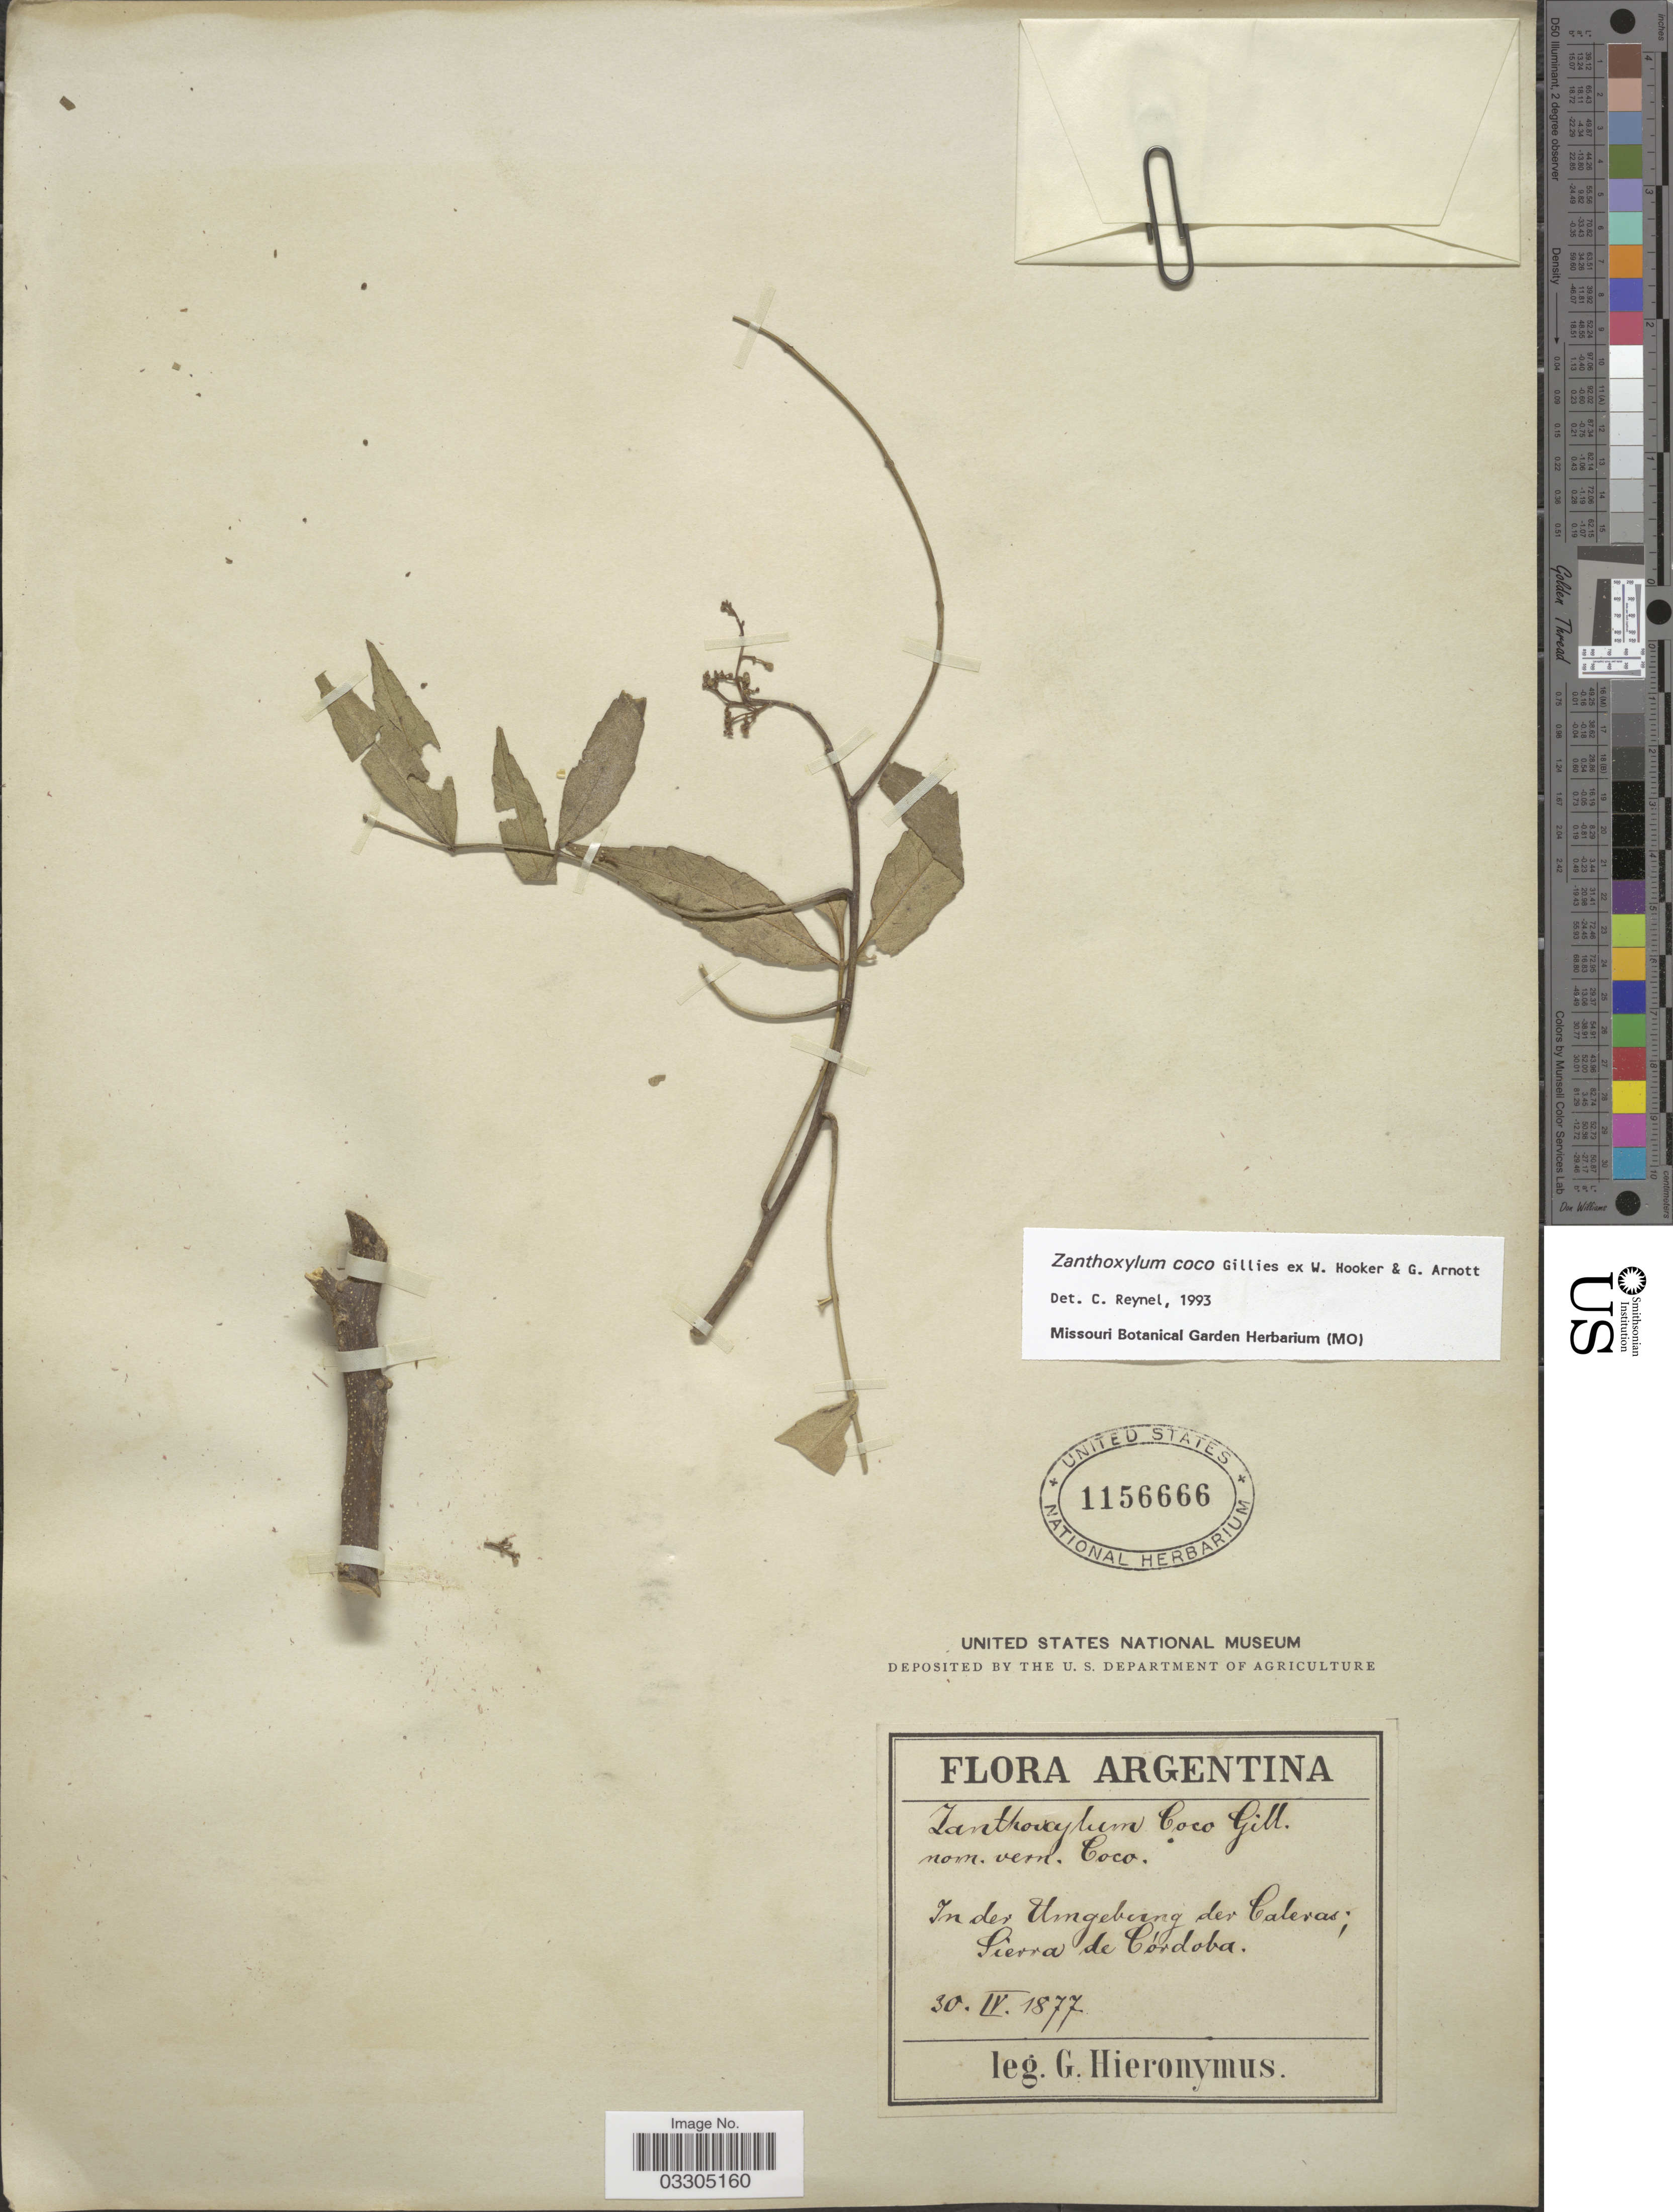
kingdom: Plantae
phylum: Tracheophyta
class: Magnoliopsida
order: Sapindales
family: Rutaceae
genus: Zanthoxylum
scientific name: Zanthoxylum coco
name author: Hook. & Arn.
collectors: G. H. Hieronymus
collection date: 1877-04-30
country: Argentina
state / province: Cordoba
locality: In der Umgebung der Caleras; Sierra de Córdoba.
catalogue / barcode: US 1156666